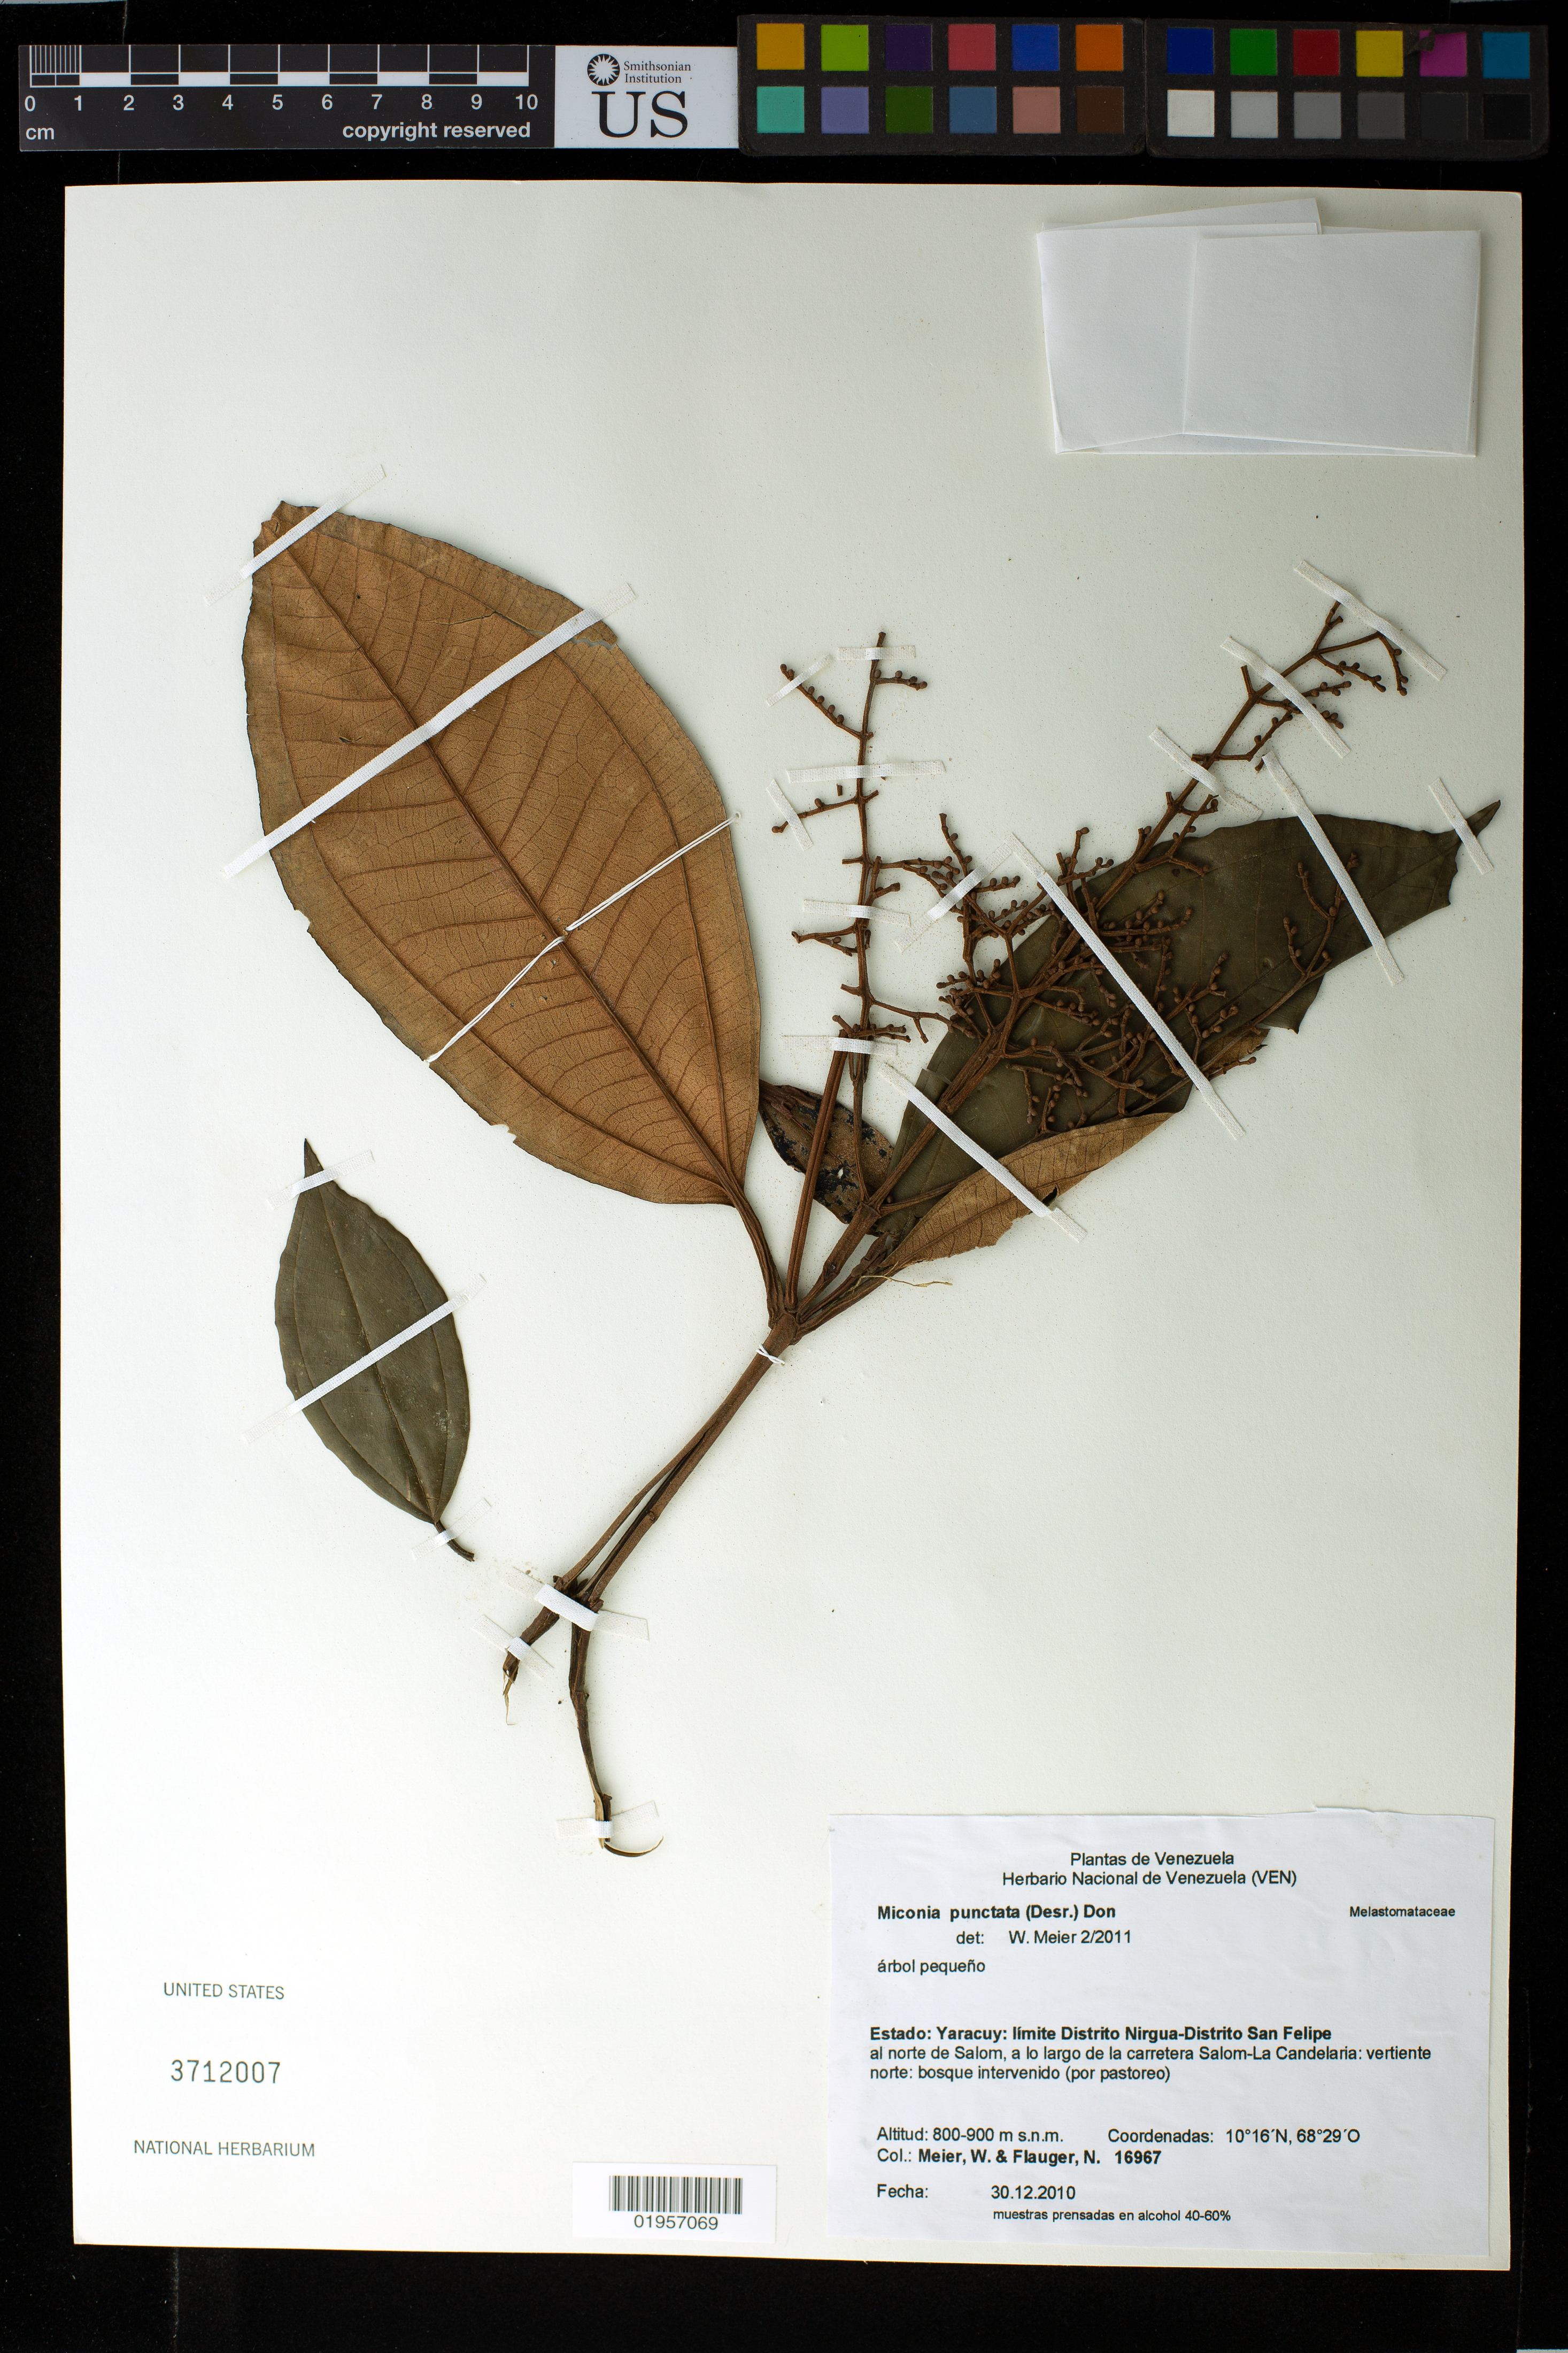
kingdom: Plantae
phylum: Tracheophyta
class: Magnoliopsida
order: Myrtales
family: Melastomataceae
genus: Miconia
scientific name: Miconia punctata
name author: (Desr.) D. Don ex DC.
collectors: W. Meier & N. Flauger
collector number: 16967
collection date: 2010-12-30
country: Venezuela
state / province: Yaracuy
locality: Limite distrito Nirgua-Distrito San Felipe al norte de Salom, a lo largo de la carretera Salom-La Candelaria: vertiente norte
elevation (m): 800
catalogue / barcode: US 3712007